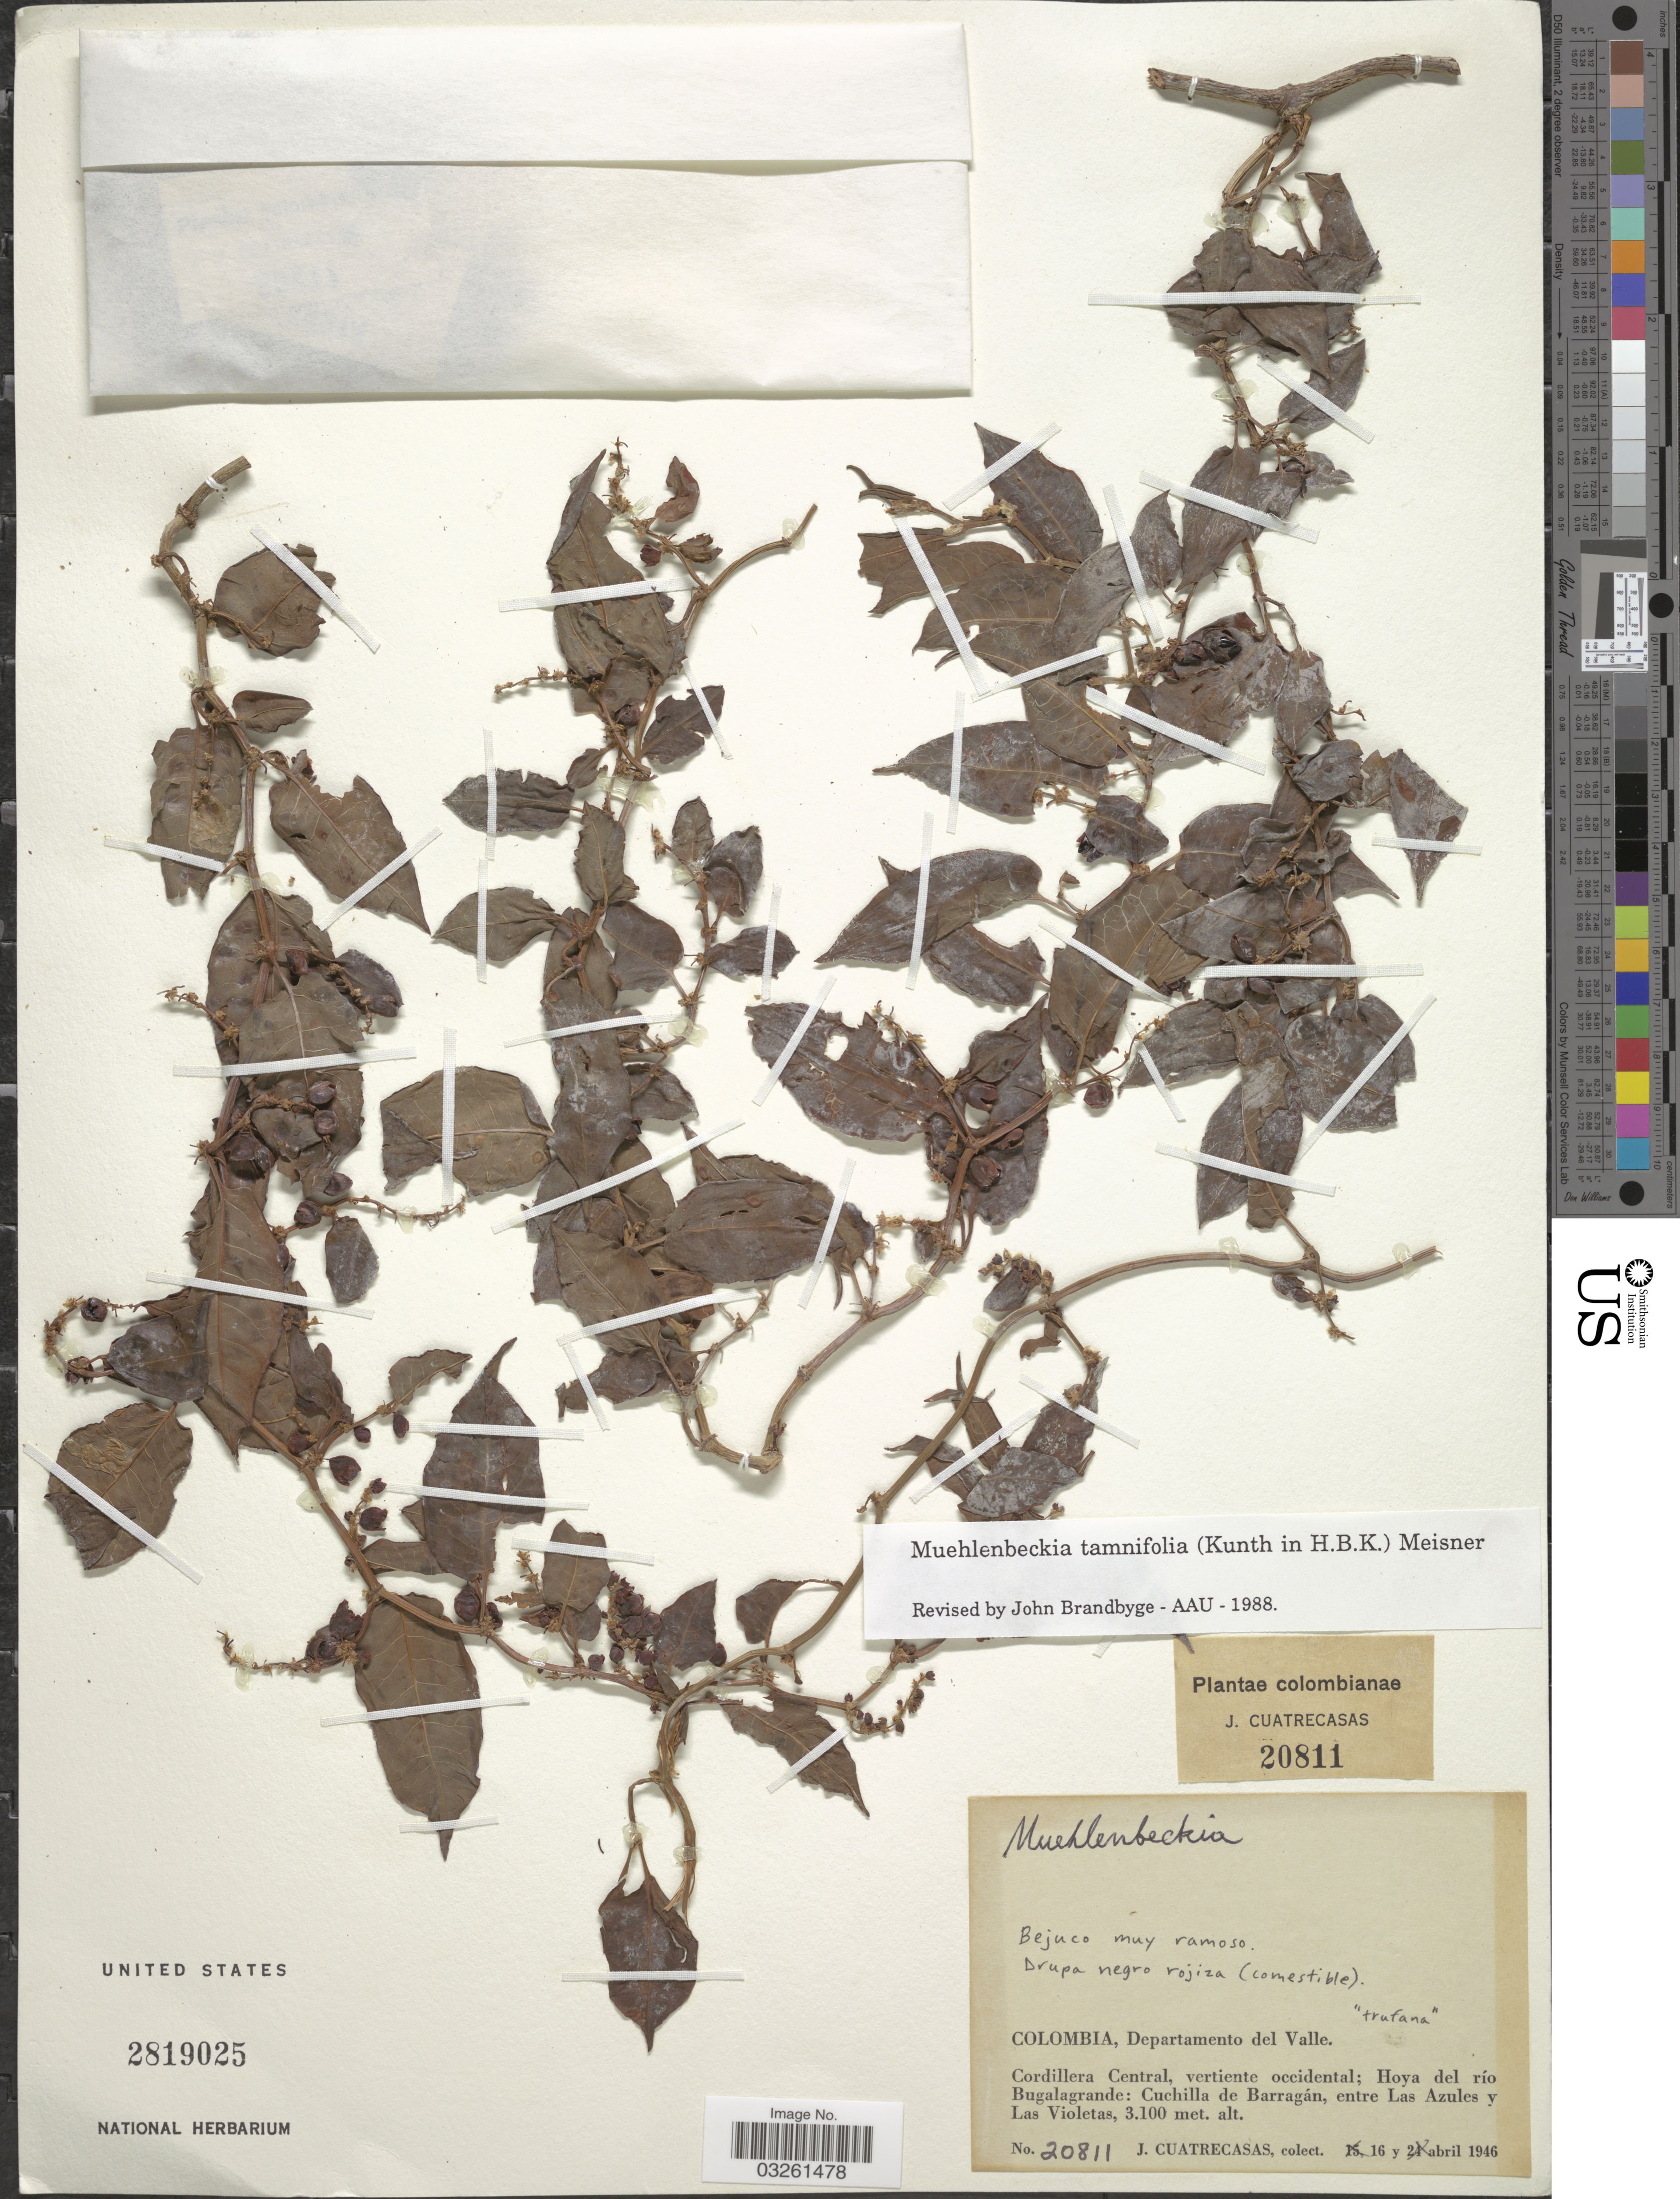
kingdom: Plantae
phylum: Tracheophyta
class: Magnoliopsida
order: Caryophyllales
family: Polygonaceae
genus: Muehlenbeckia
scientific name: Muehlenbeckia tamnifolia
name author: (Kunth) Meisn.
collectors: J. Cuatrecasas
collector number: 20811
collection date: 1946-04-16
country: Colombia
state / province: Valle del Cauca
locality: Departamento del Valle. Cordillera Central, vertiente occidental; Hoya del río Bugalagrande: Cuchilla de Barragán, entre Las Azules y Las Violetas.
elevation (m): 3100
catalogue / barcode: US 2819025